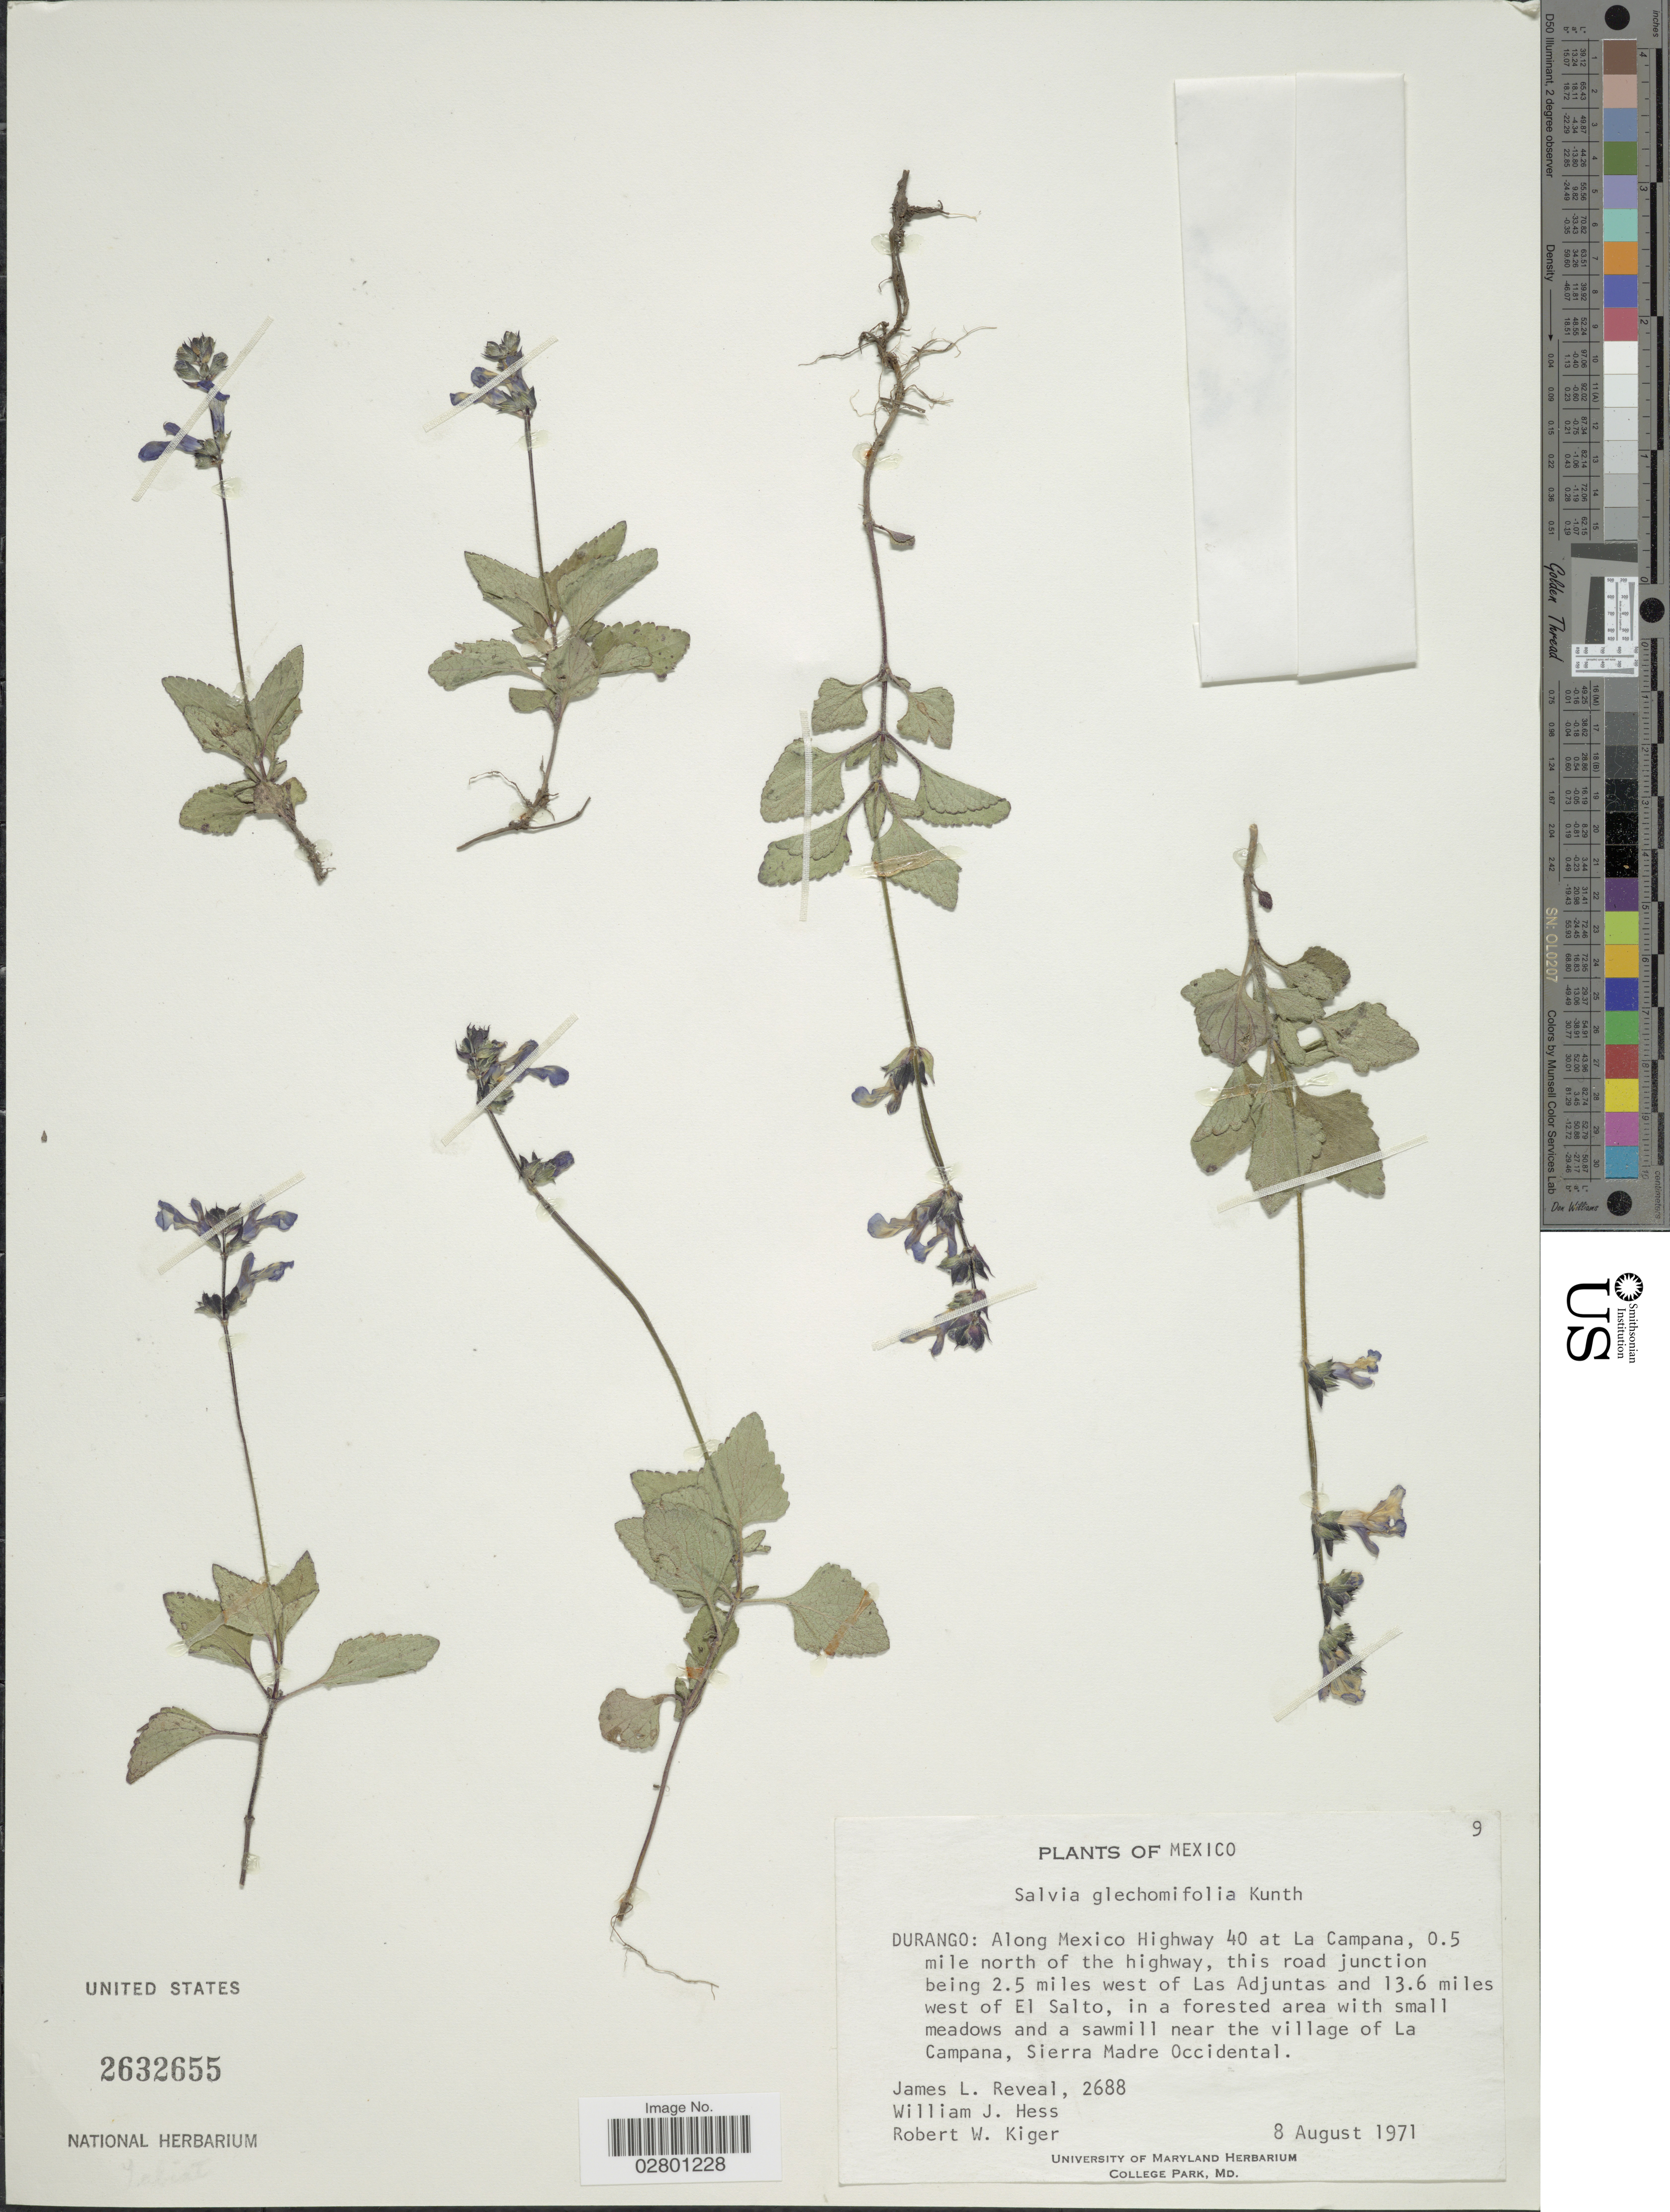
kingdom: Plantae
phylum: Tracheophyta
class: Magnoliopsida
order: Lamiales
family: Lamiaceae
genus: Salvia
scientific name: Salvia glechomaefolia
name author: Kunth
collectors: J. L. Reveal, W. Hess & R. Kiger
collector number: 2688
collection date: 1971-08-08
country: Mexico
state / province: Durango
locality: Along Mexico Highway 40 at La Campana, 0.5 mile north of the highway, this road junction being 2.5 miles west of Las Adjuntas and 13.6 miles west of El Salto, in a forested area with small meadows and a sawmill near the village of La Campana, Sierra Madre Occidental.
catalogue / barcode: US 2632655